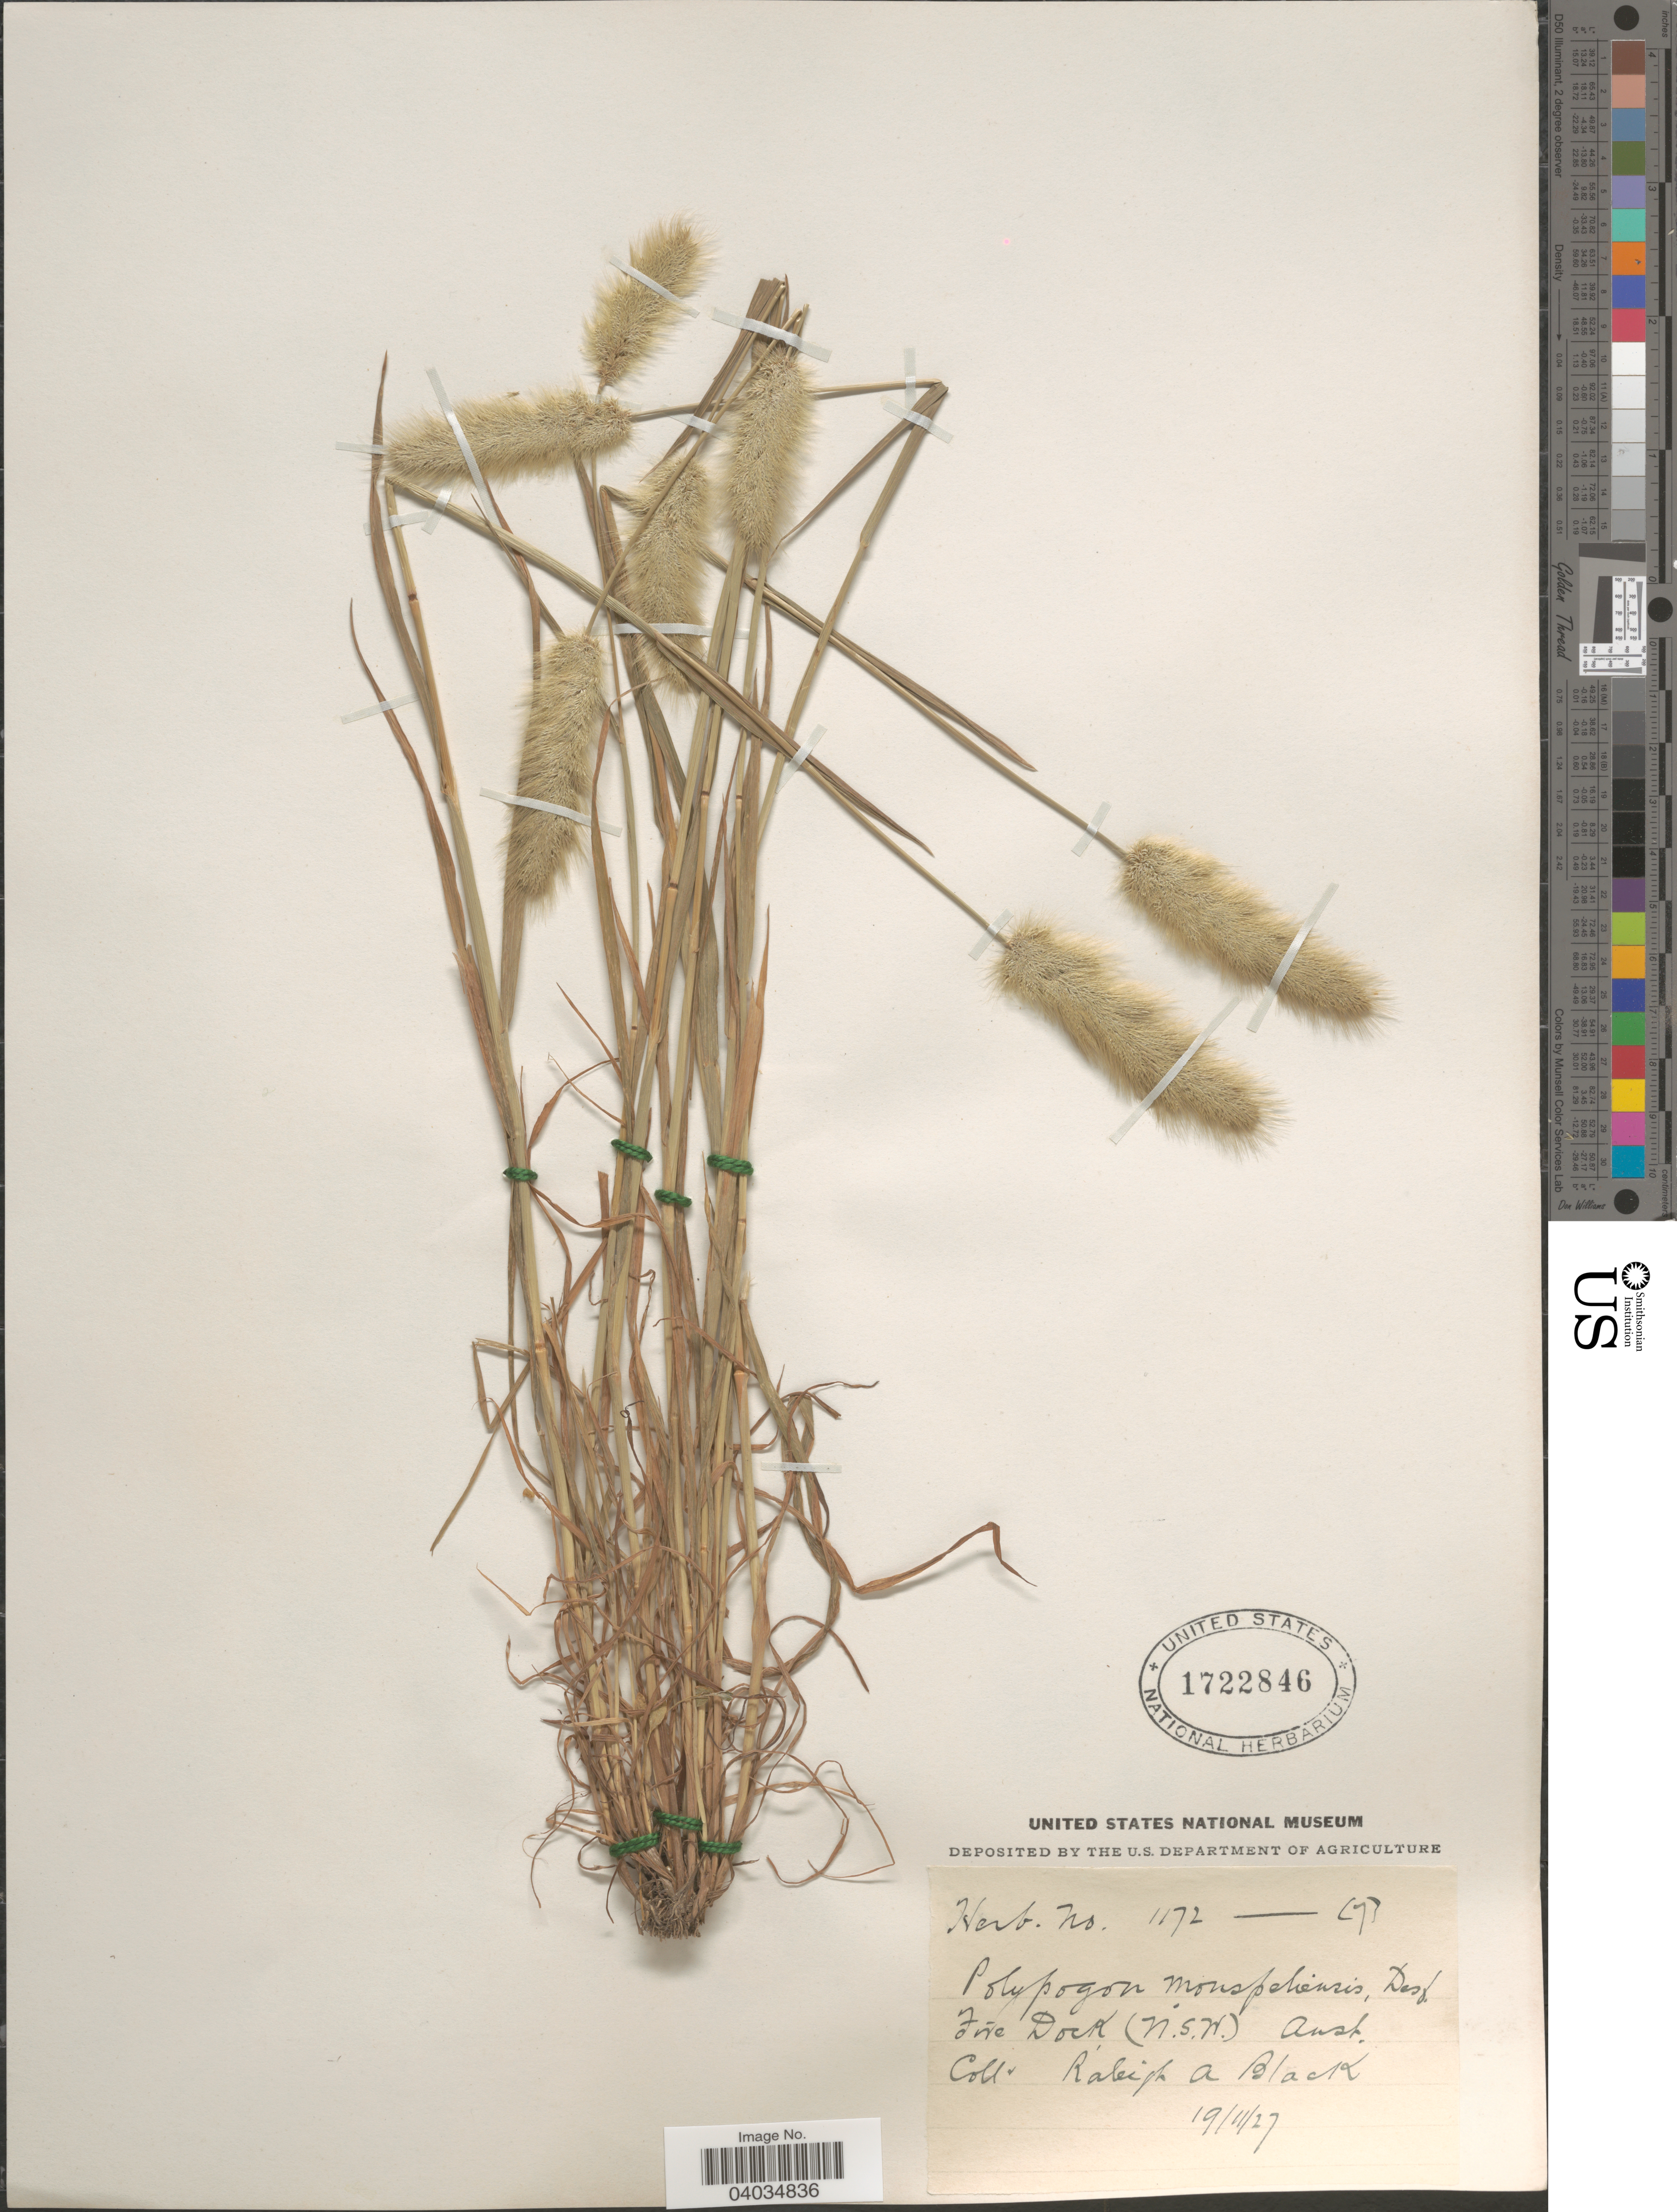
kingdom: Plantae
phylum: Tracheophyta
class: Liliopsida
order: Poales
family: Poaceae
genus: Polypogon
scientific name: Polypogon monspeliensis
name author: (L.) Desf.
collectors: R. A. Black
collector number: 1172 - (7)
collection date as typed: Transcribed d/m/y: 19/11/27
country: Australia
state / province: New South Wales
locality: Five Dock.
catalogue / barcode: US 1722846